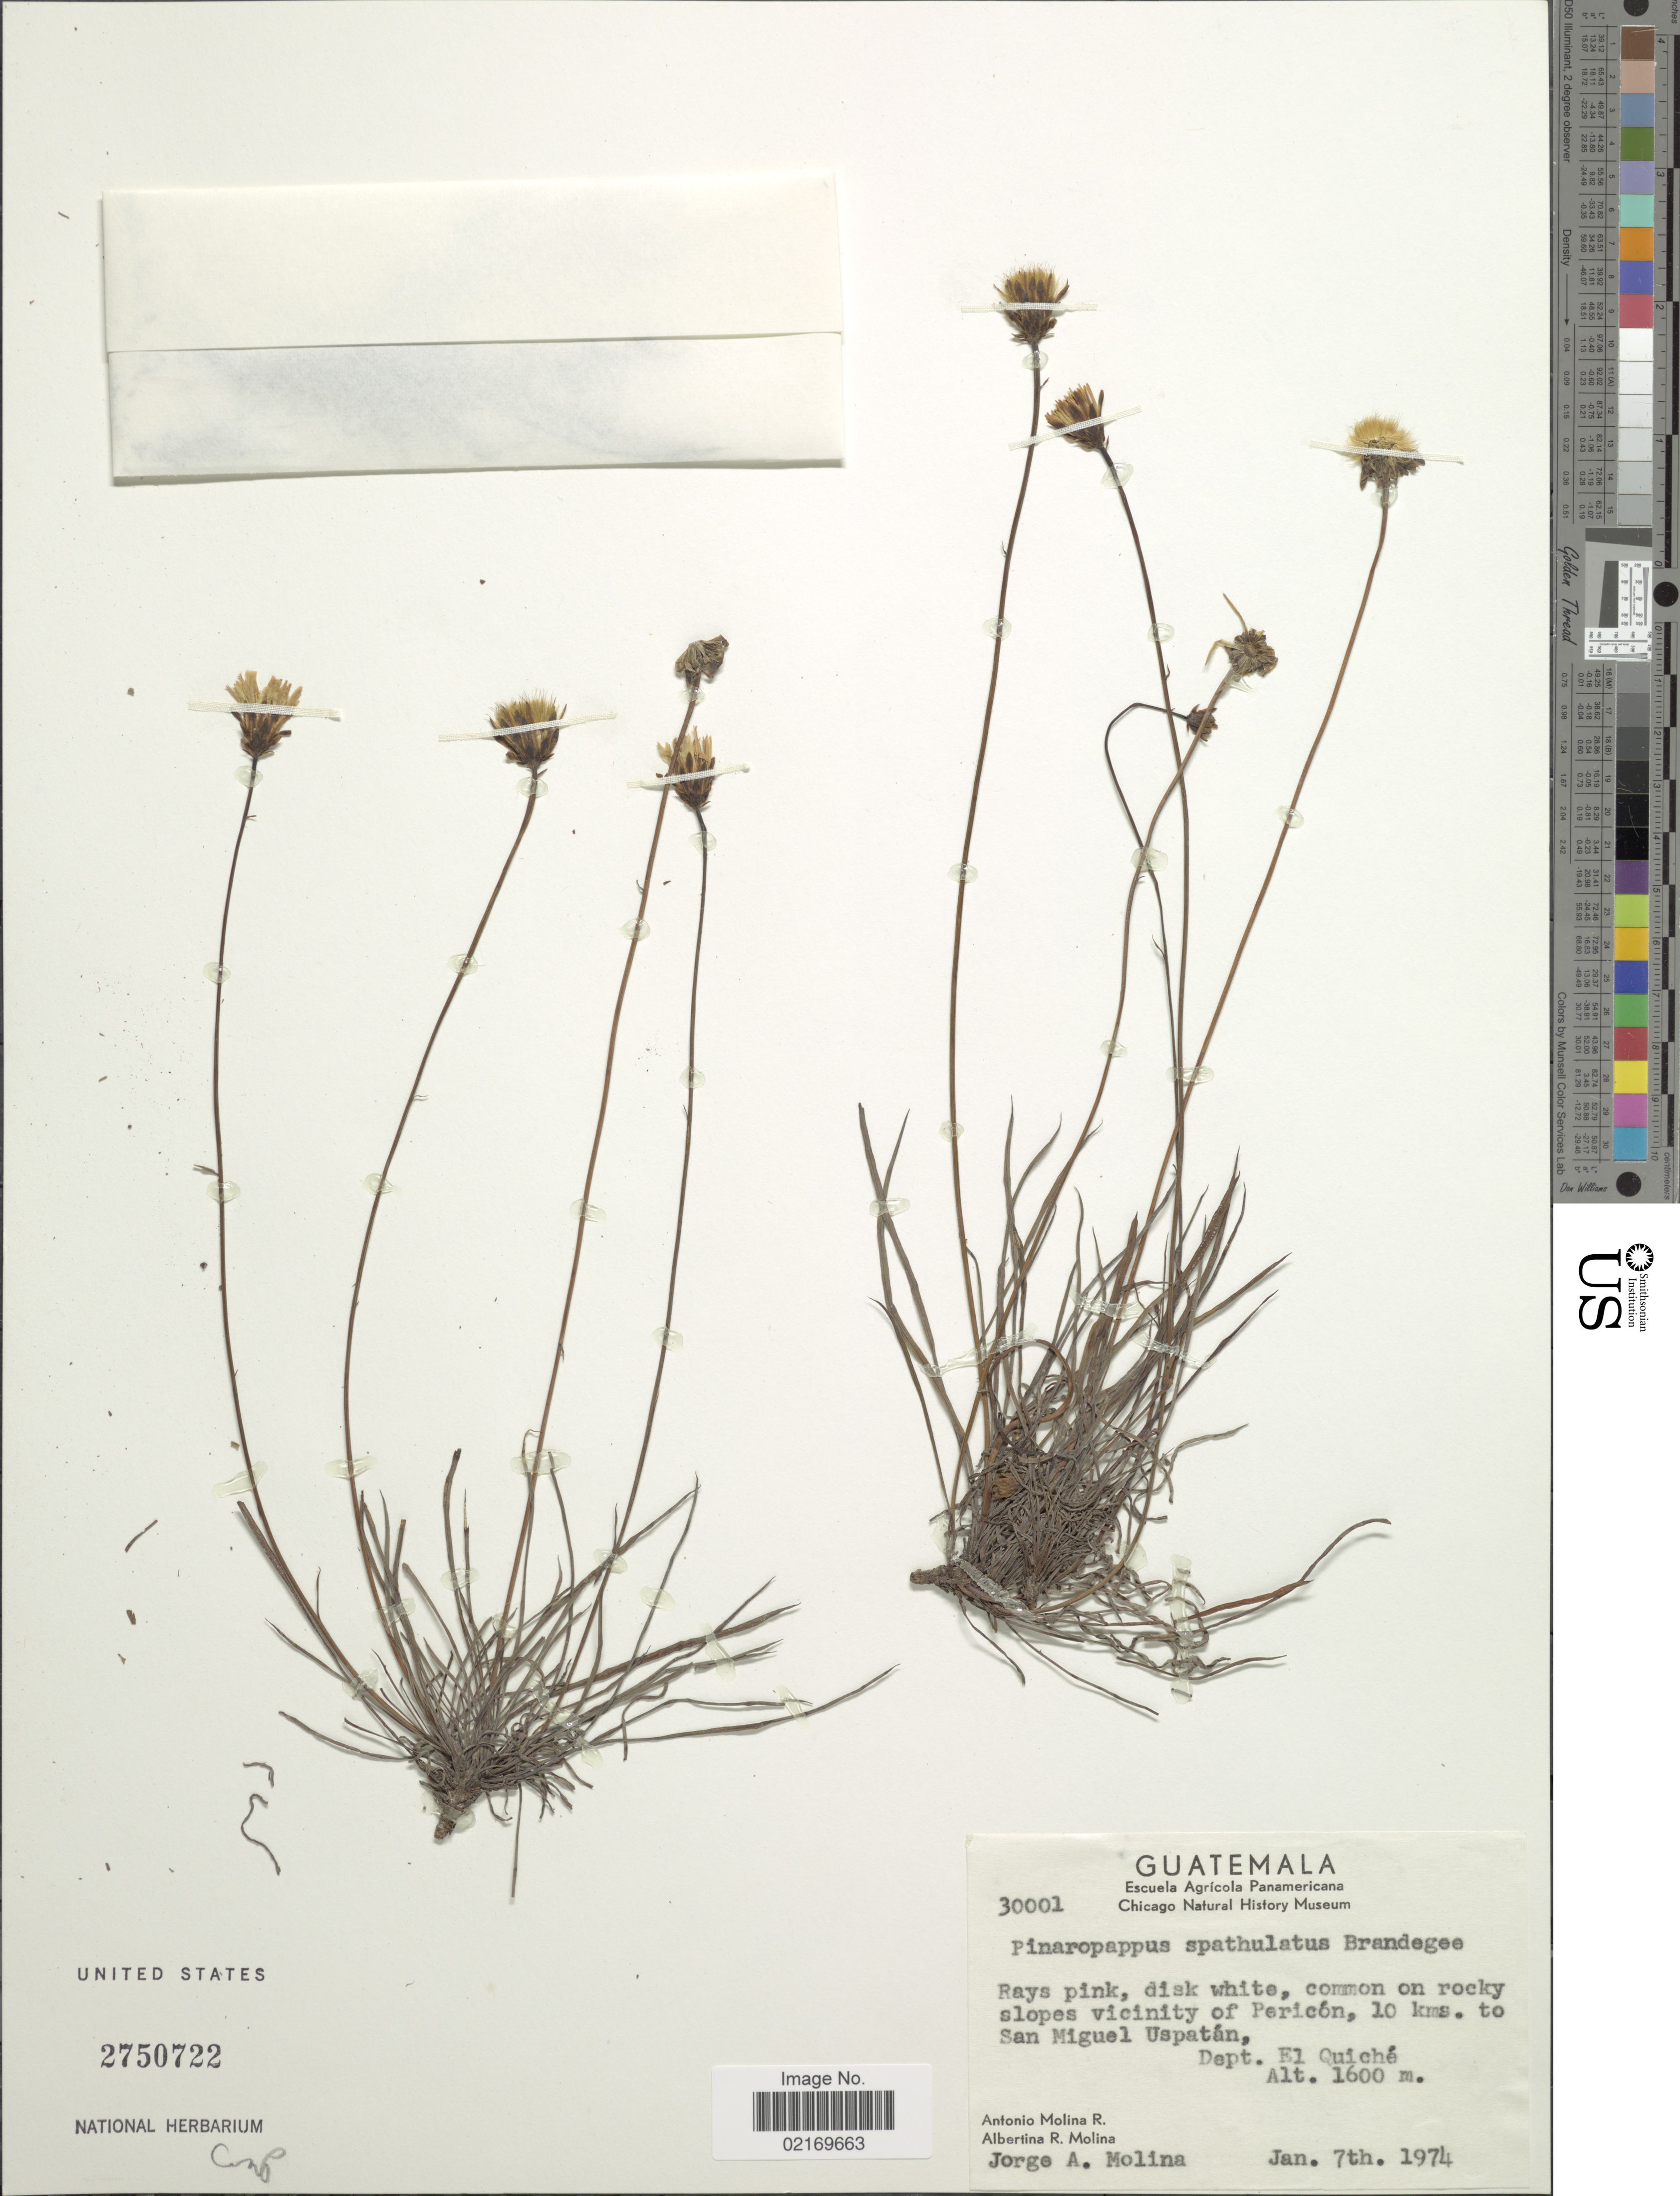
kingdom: Plantae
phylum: Tracheophyta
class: Magnoliopsida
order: Asterales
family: Asteraceae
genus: Pinaropappus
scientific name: Pinaropappus spathulatus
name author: Brandegee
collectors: A. Molina R., A. R. Molina & J. A. Molina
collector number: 30001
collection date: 1974-01-07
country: Guatemala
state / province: El Quiché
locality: Vicinity of Pericon, 10 kms to San Miguel Uspatan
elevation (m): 1600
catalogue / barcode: US 2750722